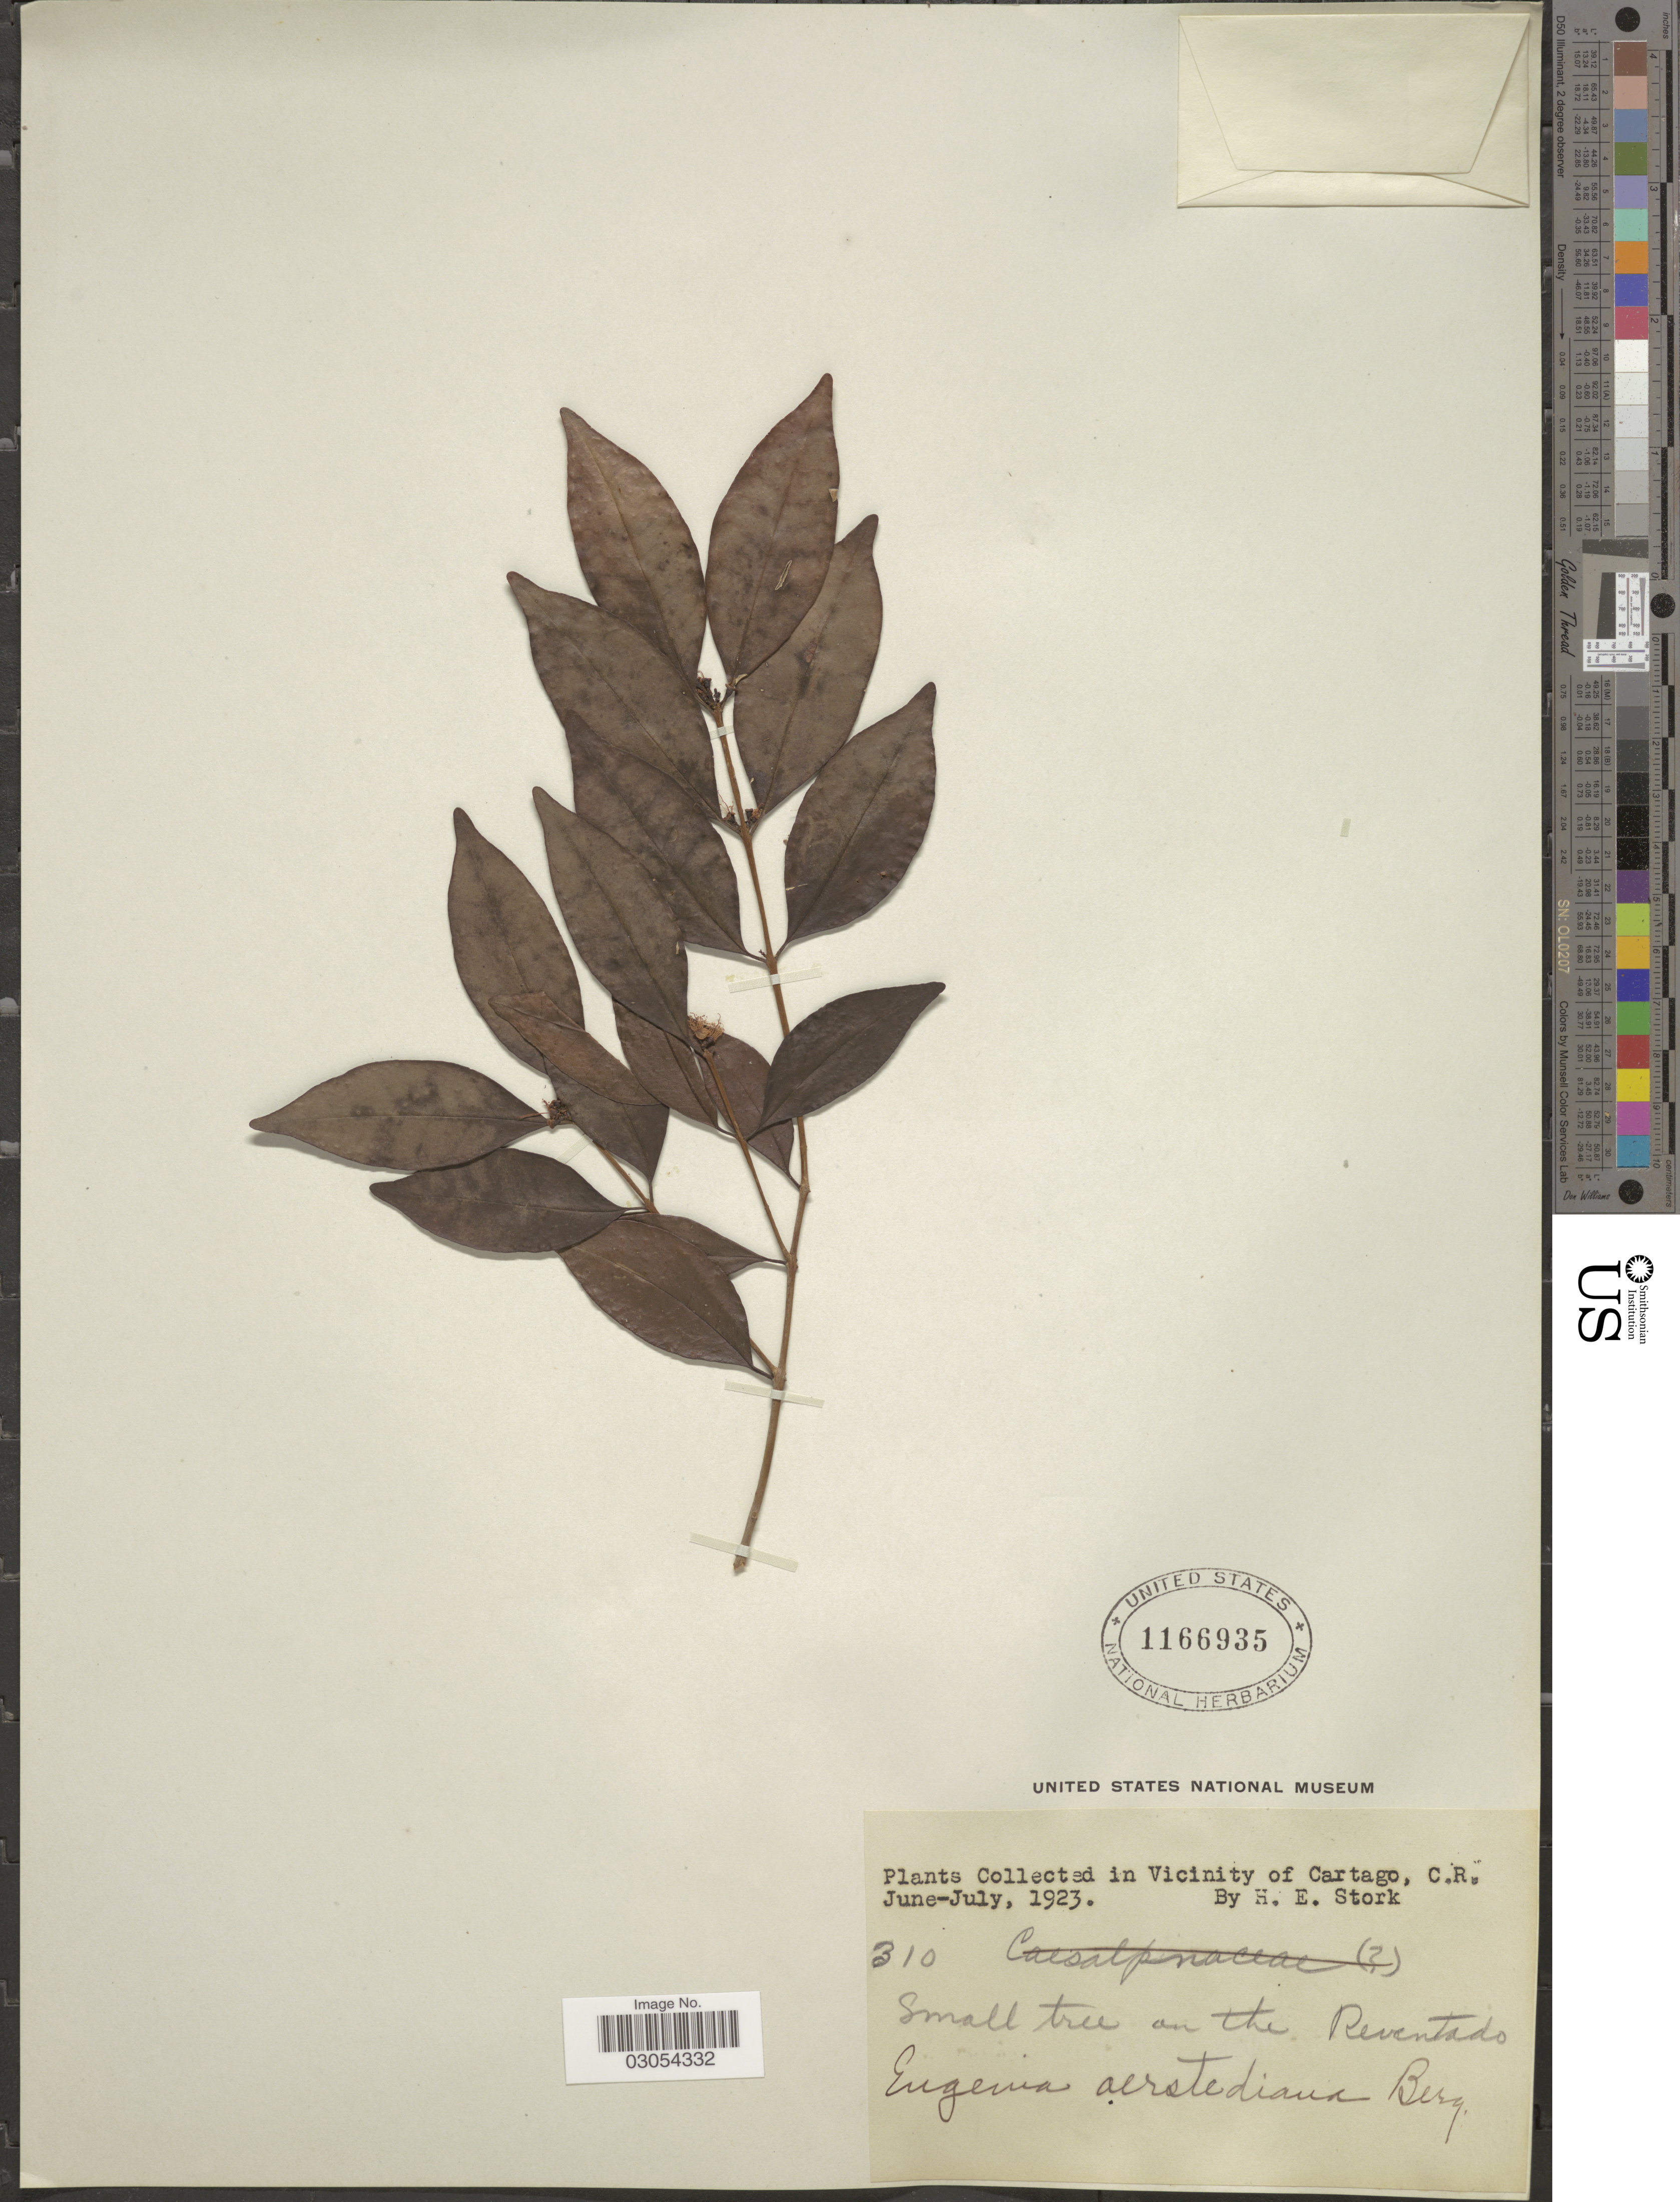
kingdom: Plantae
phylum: Tracheophyta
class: Magnoliopsida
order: Myrtales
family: Myrtaceae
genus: Eugenia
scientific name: Eugenia sp.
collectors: H. E. Stork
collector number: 310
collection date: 1923-06/1923-07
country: Costa Rica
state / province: Cartago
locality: In Vicinity of Cartago.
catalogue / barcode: US 1166935